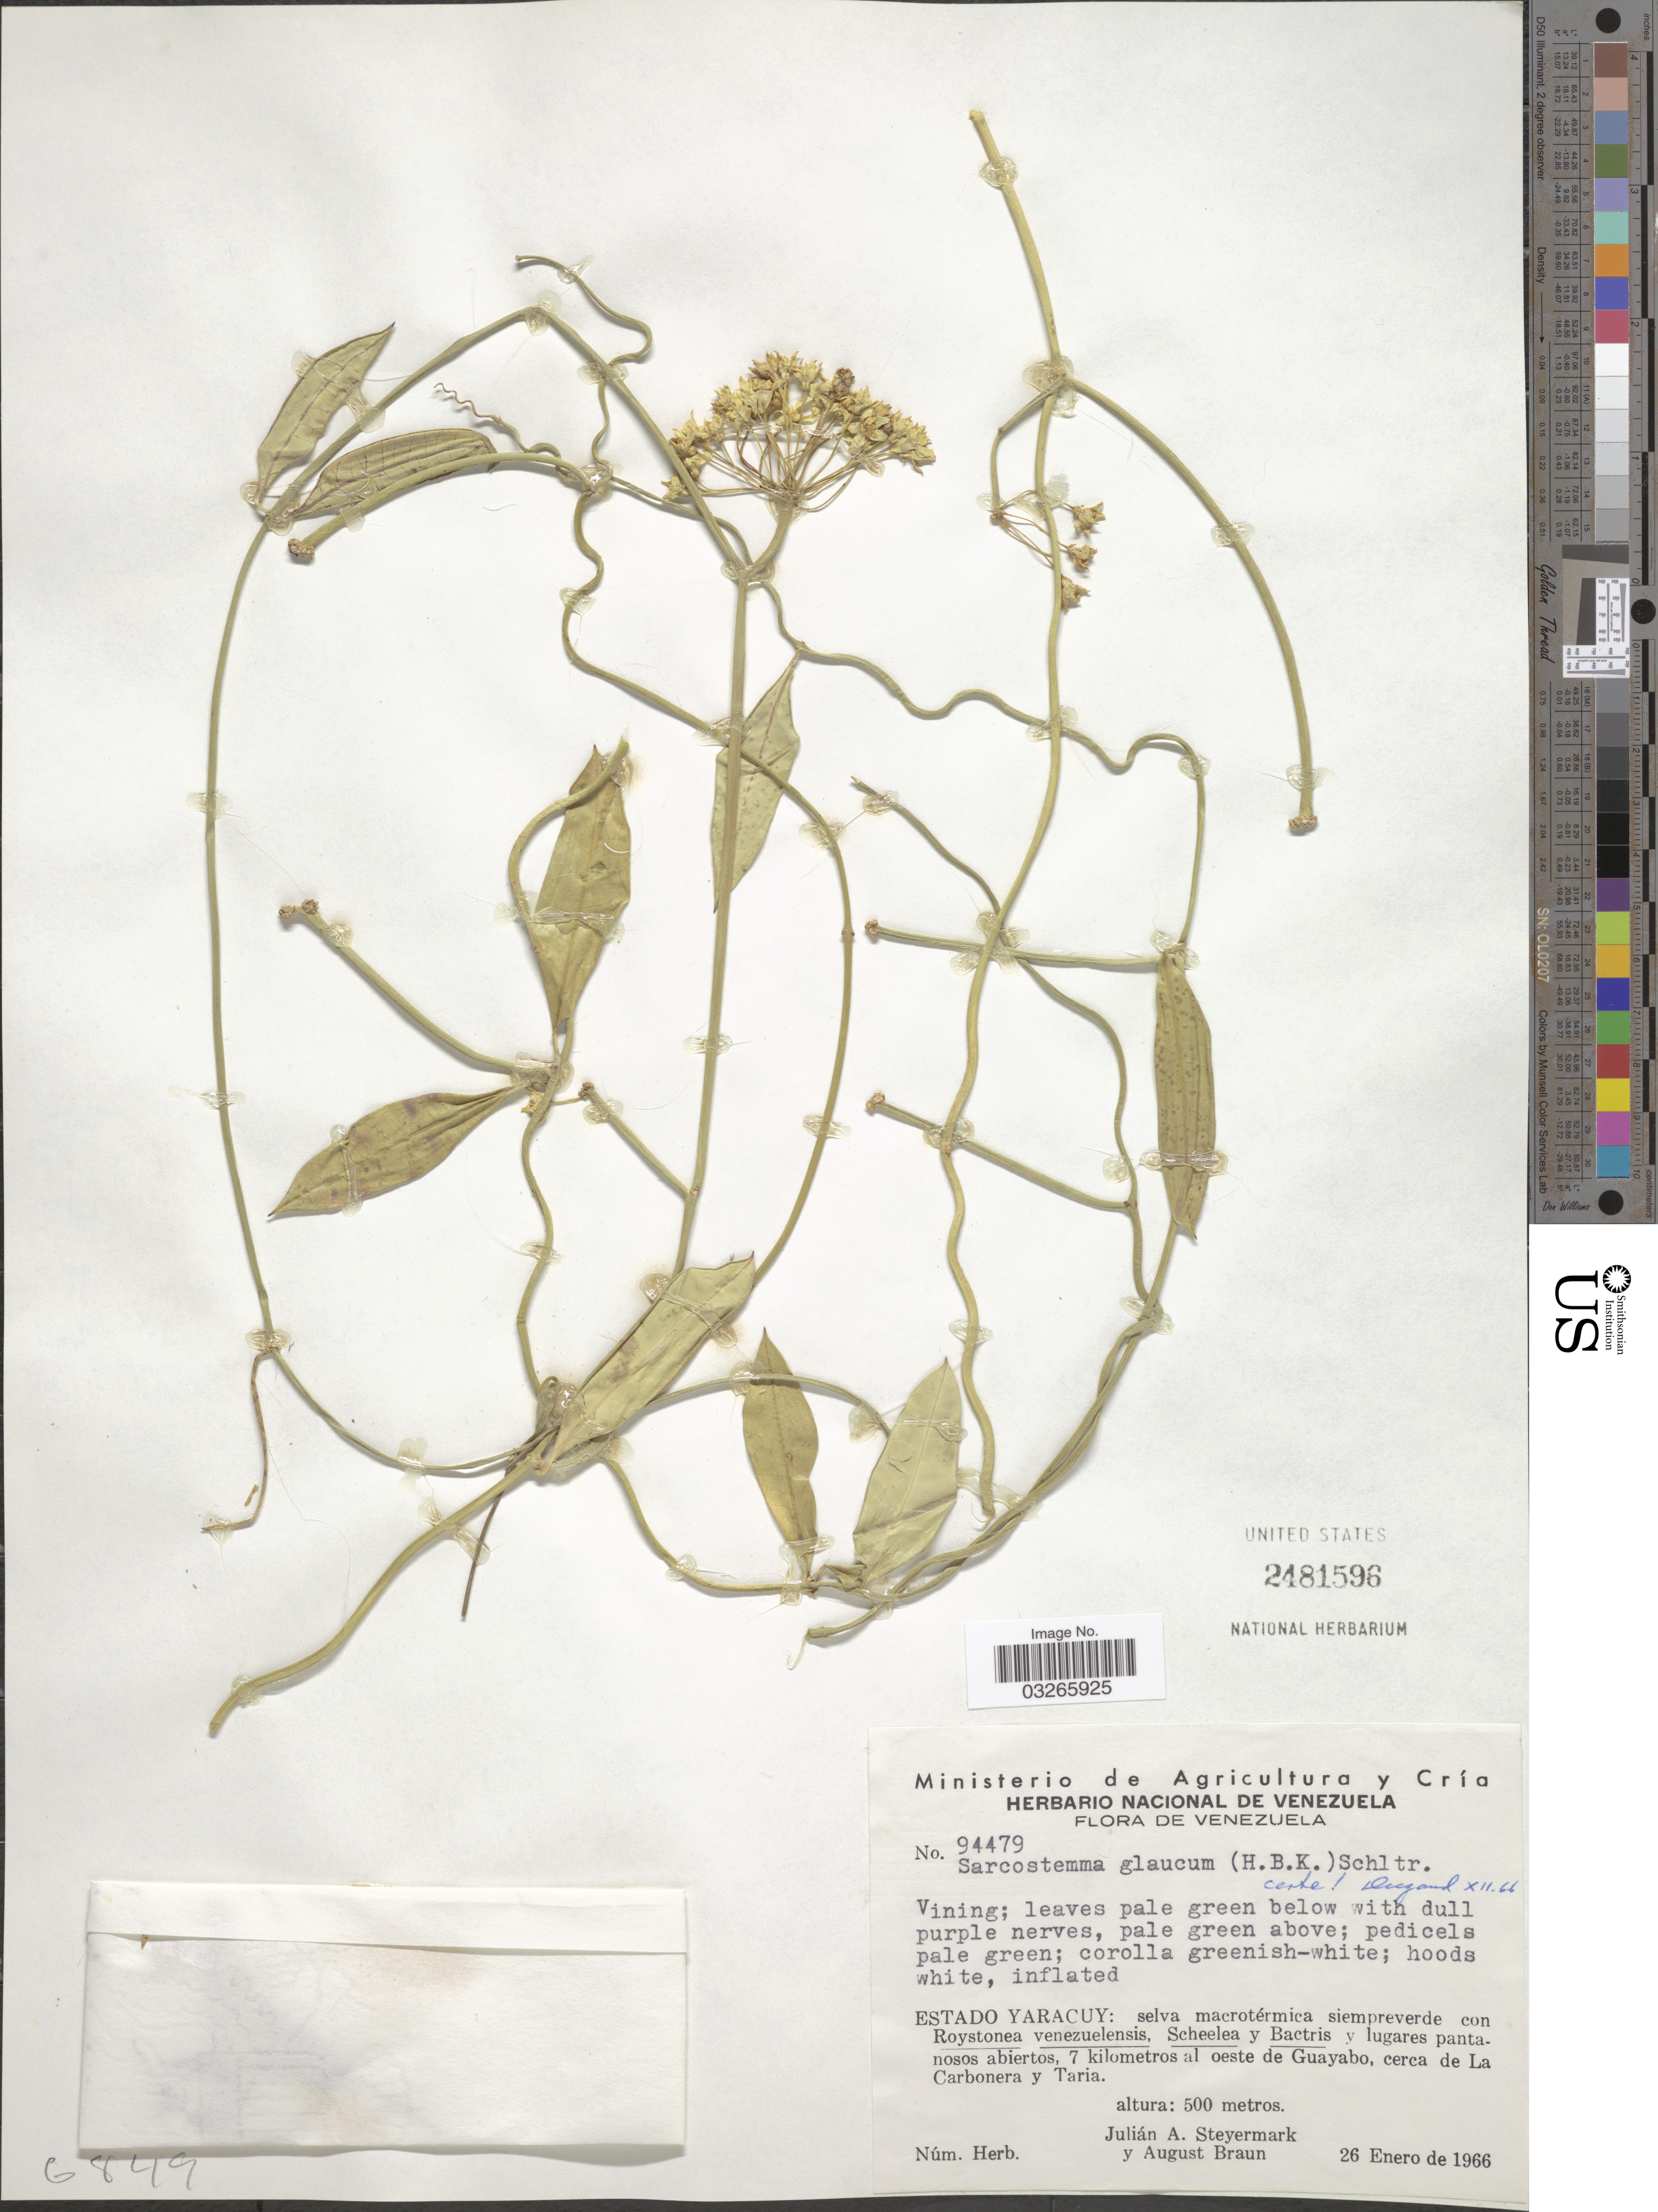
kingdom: Plantae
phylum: Tracheophyta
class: Magnoliopsida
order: Gentianales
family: Apocynaceae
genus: Sarcostemma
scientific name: Sarcostemma glaucum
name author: Kunth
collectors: J. Steyermark & A. Braun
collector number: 94479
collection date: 1966-01-26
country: Venezuela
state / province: Yaracuy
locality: Estado Yaracuy: 7 kilometros al oeste de Guayabo, cerca de La Carbonera y Taria.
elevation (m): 500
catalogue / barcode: US 2481596